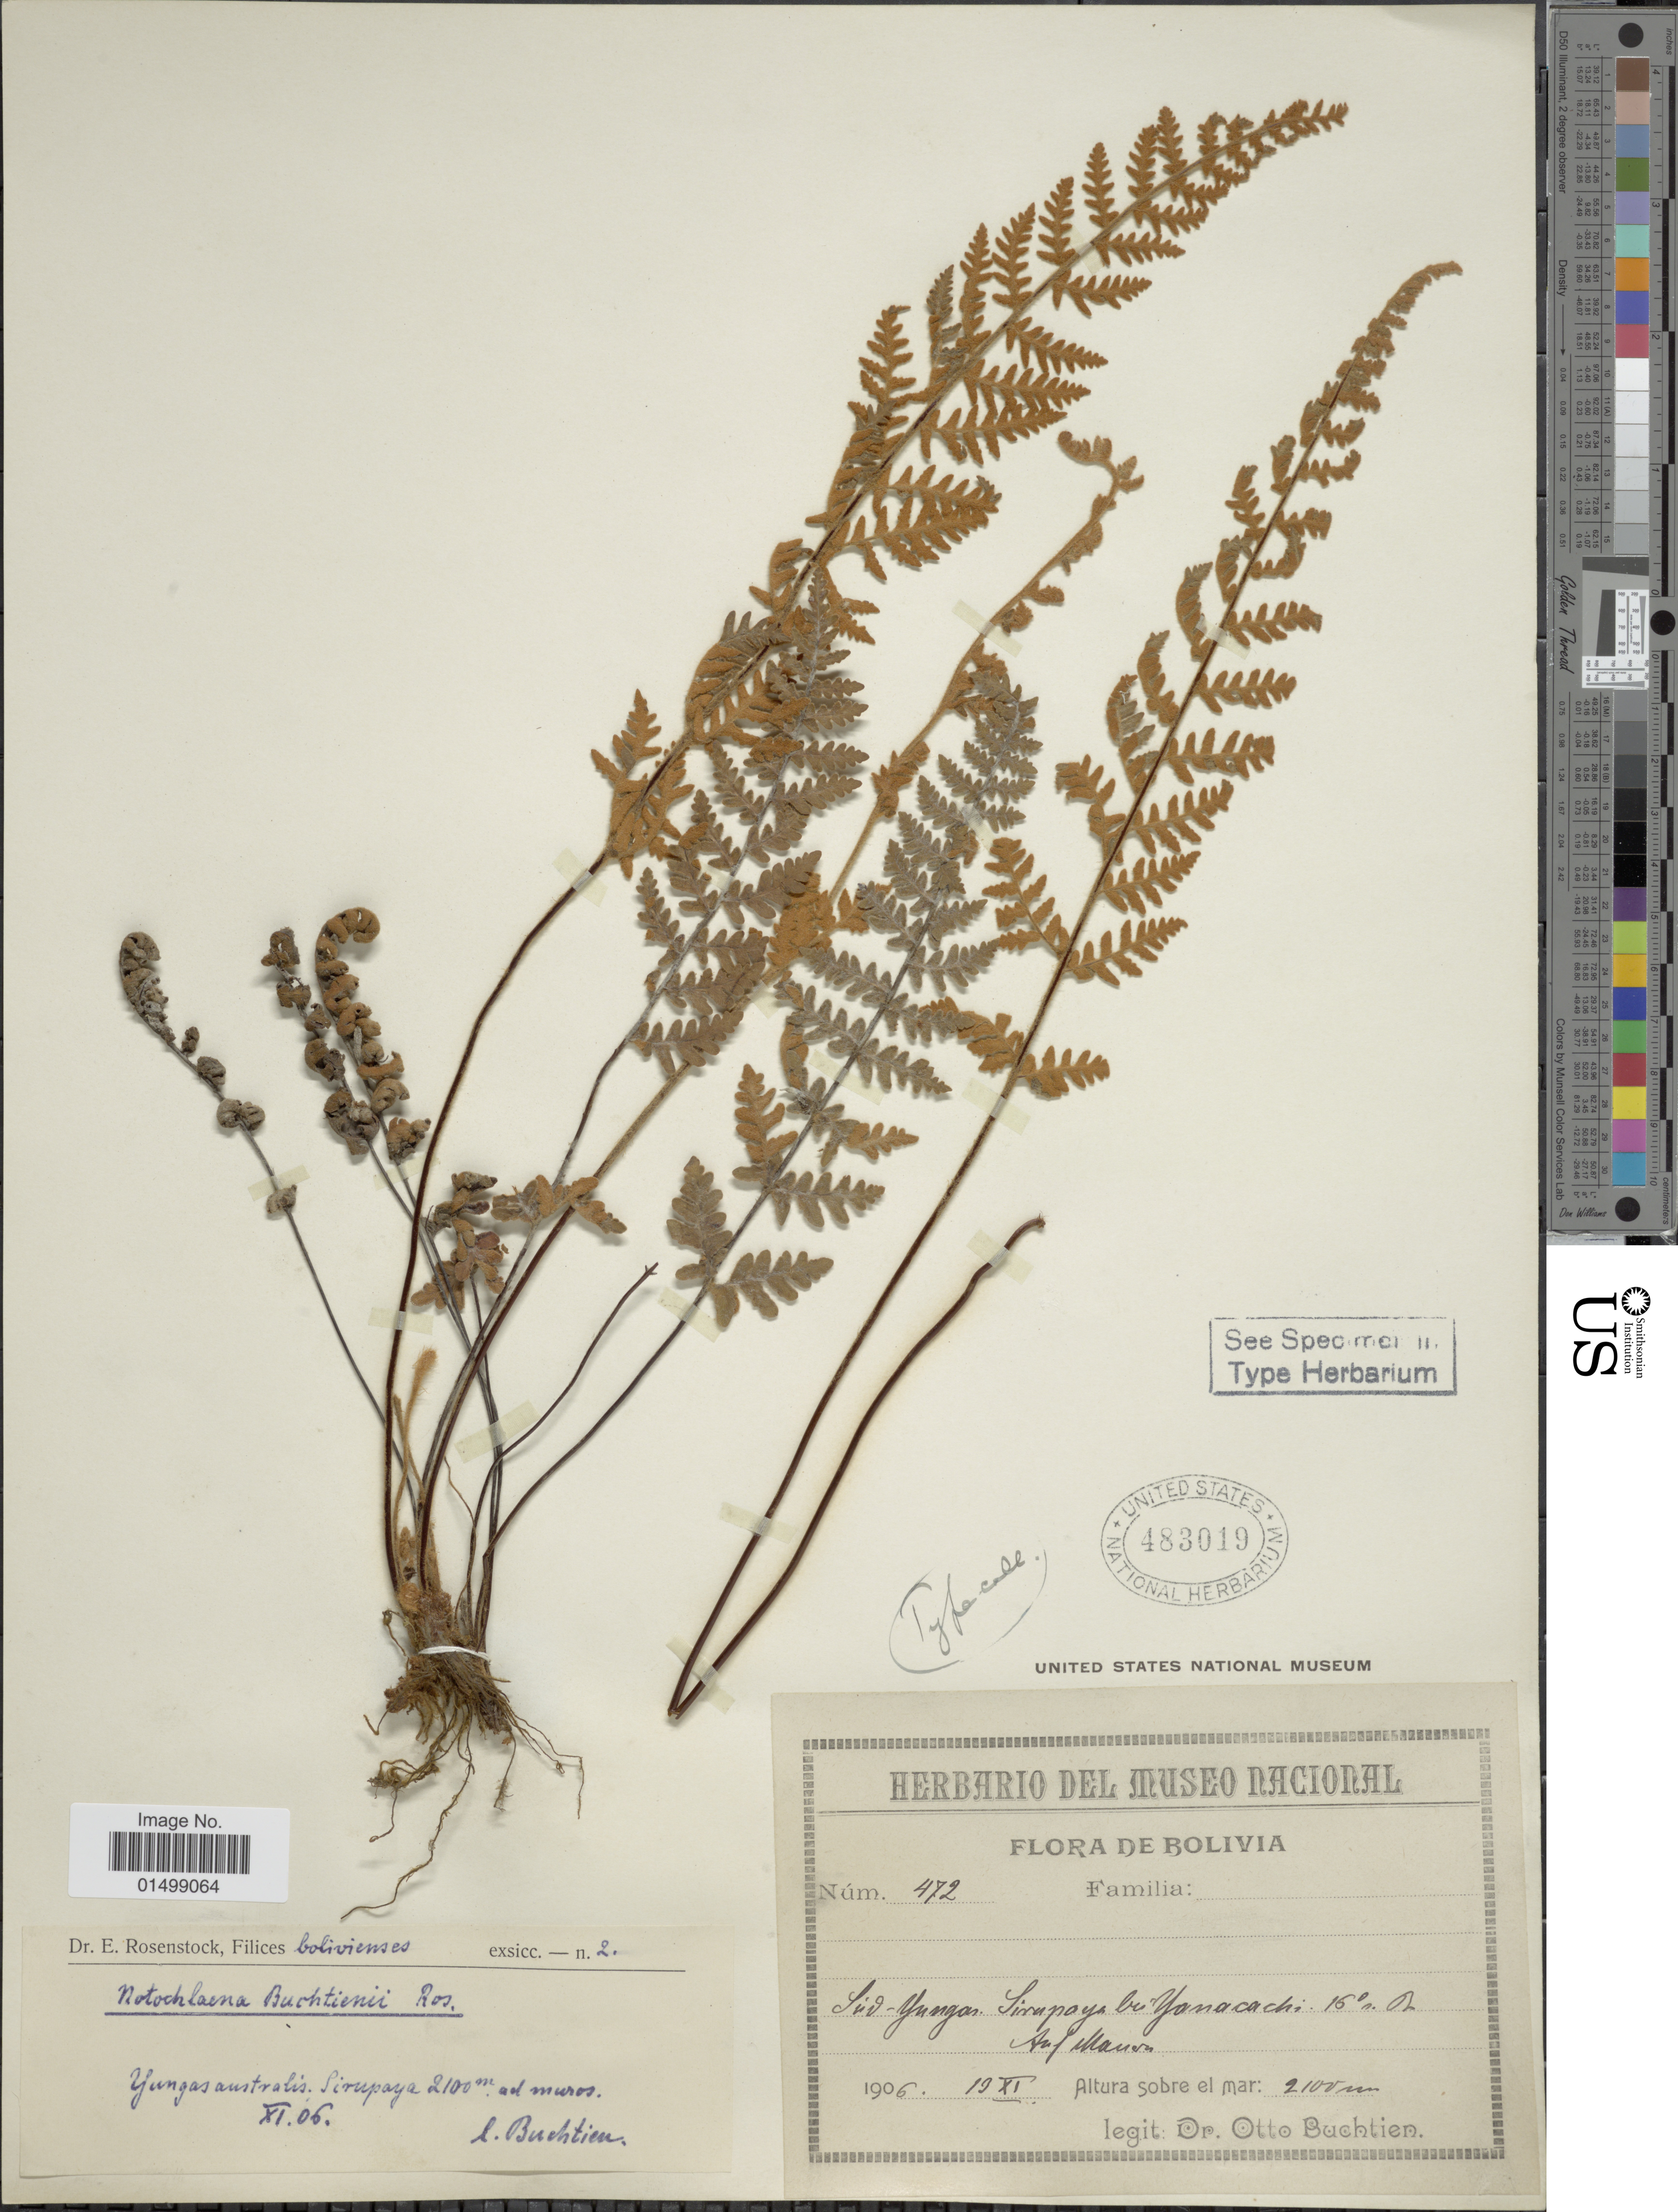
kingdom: Plantae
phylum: Tracheophyta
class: Polypodiopsida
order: Polypodiales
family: Pteridaceae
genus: Cheilanthes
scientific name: Cheilanthes buchtienii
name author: (Rosenst.) R.M. Tryon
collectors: O. Buchtien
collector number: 472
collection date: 1906-11-19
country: Bolivia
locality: Sud-Yungan. Sirupaya by Yanacachi. 15° n. Br.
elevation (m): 2100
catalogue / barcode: US 483019